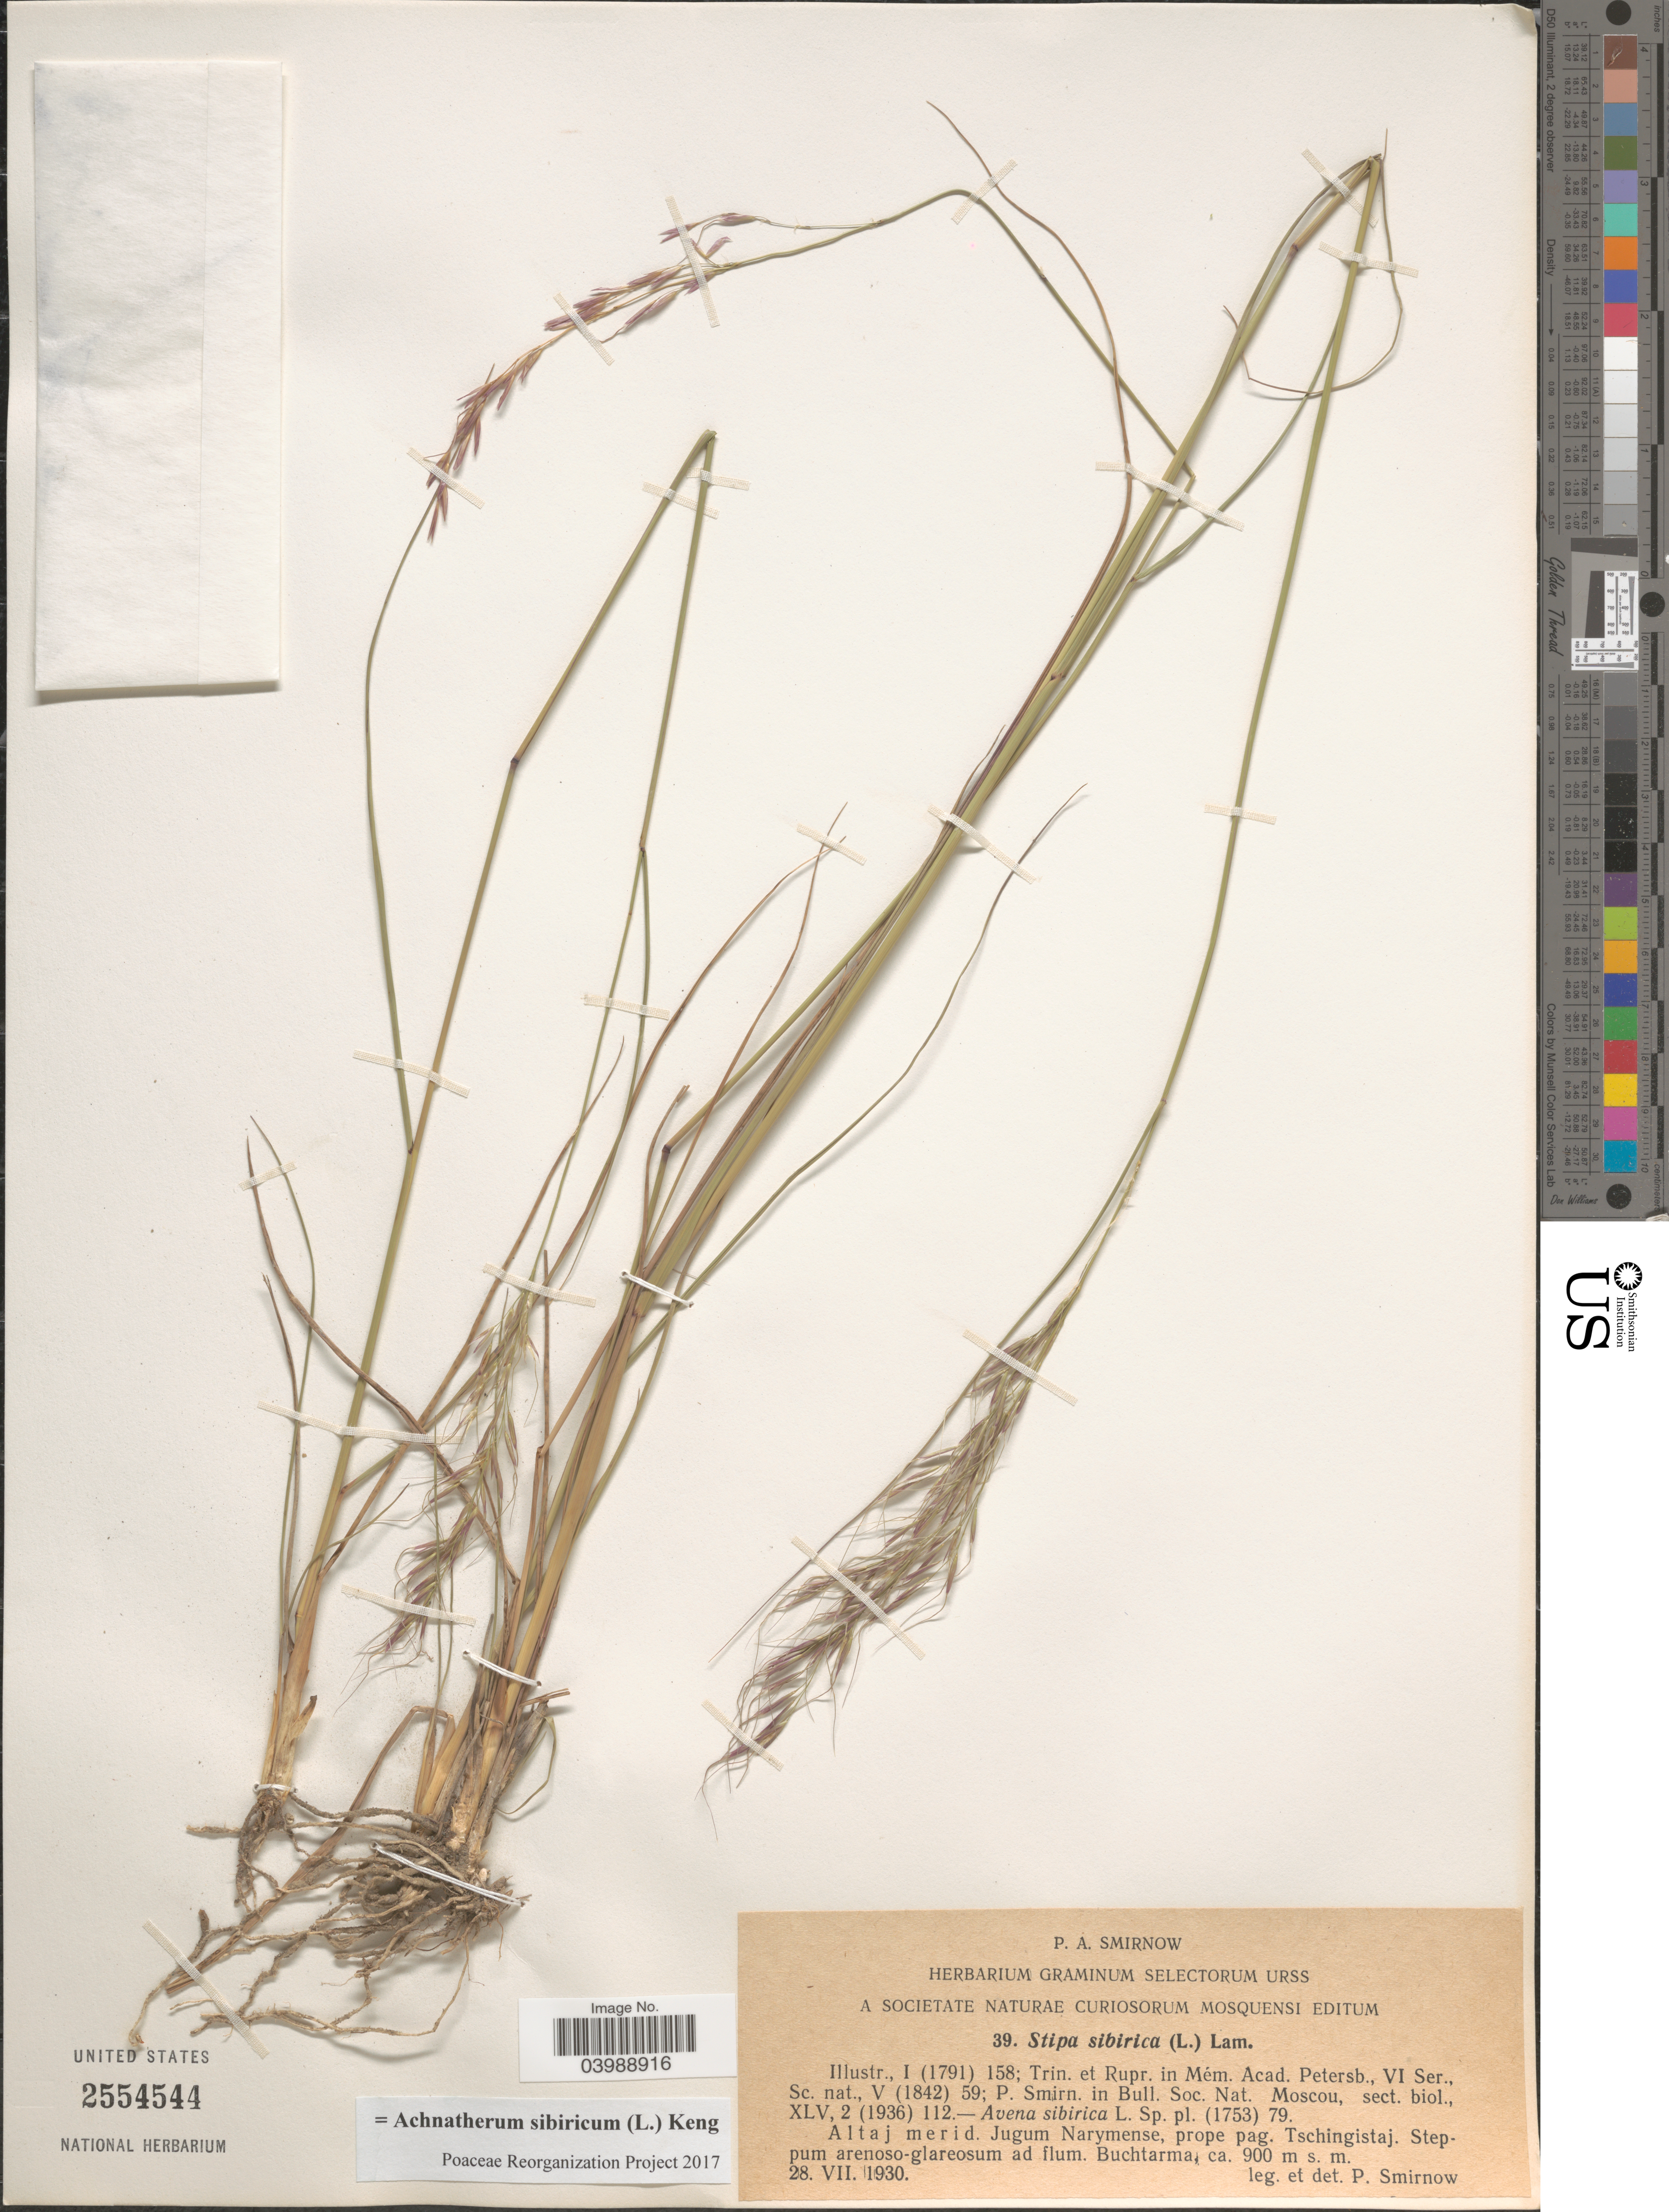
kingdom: Plantae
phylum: Tracheophyta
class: Liliopsida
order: Poales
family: Poaceae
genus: Achnatherum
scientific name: Achnatherum sibiricum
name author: (L.) Keng ex Tzvelev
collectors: P. Smirnov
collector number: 39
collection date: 1930-07-28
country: Kazakhstan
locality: Altaj merid. Jugum Narymense, prope pag. Tschingistaj. Steppum arenoso-glareosum ad flum. Buchtarma.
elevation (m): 900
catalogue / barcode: US 2554544